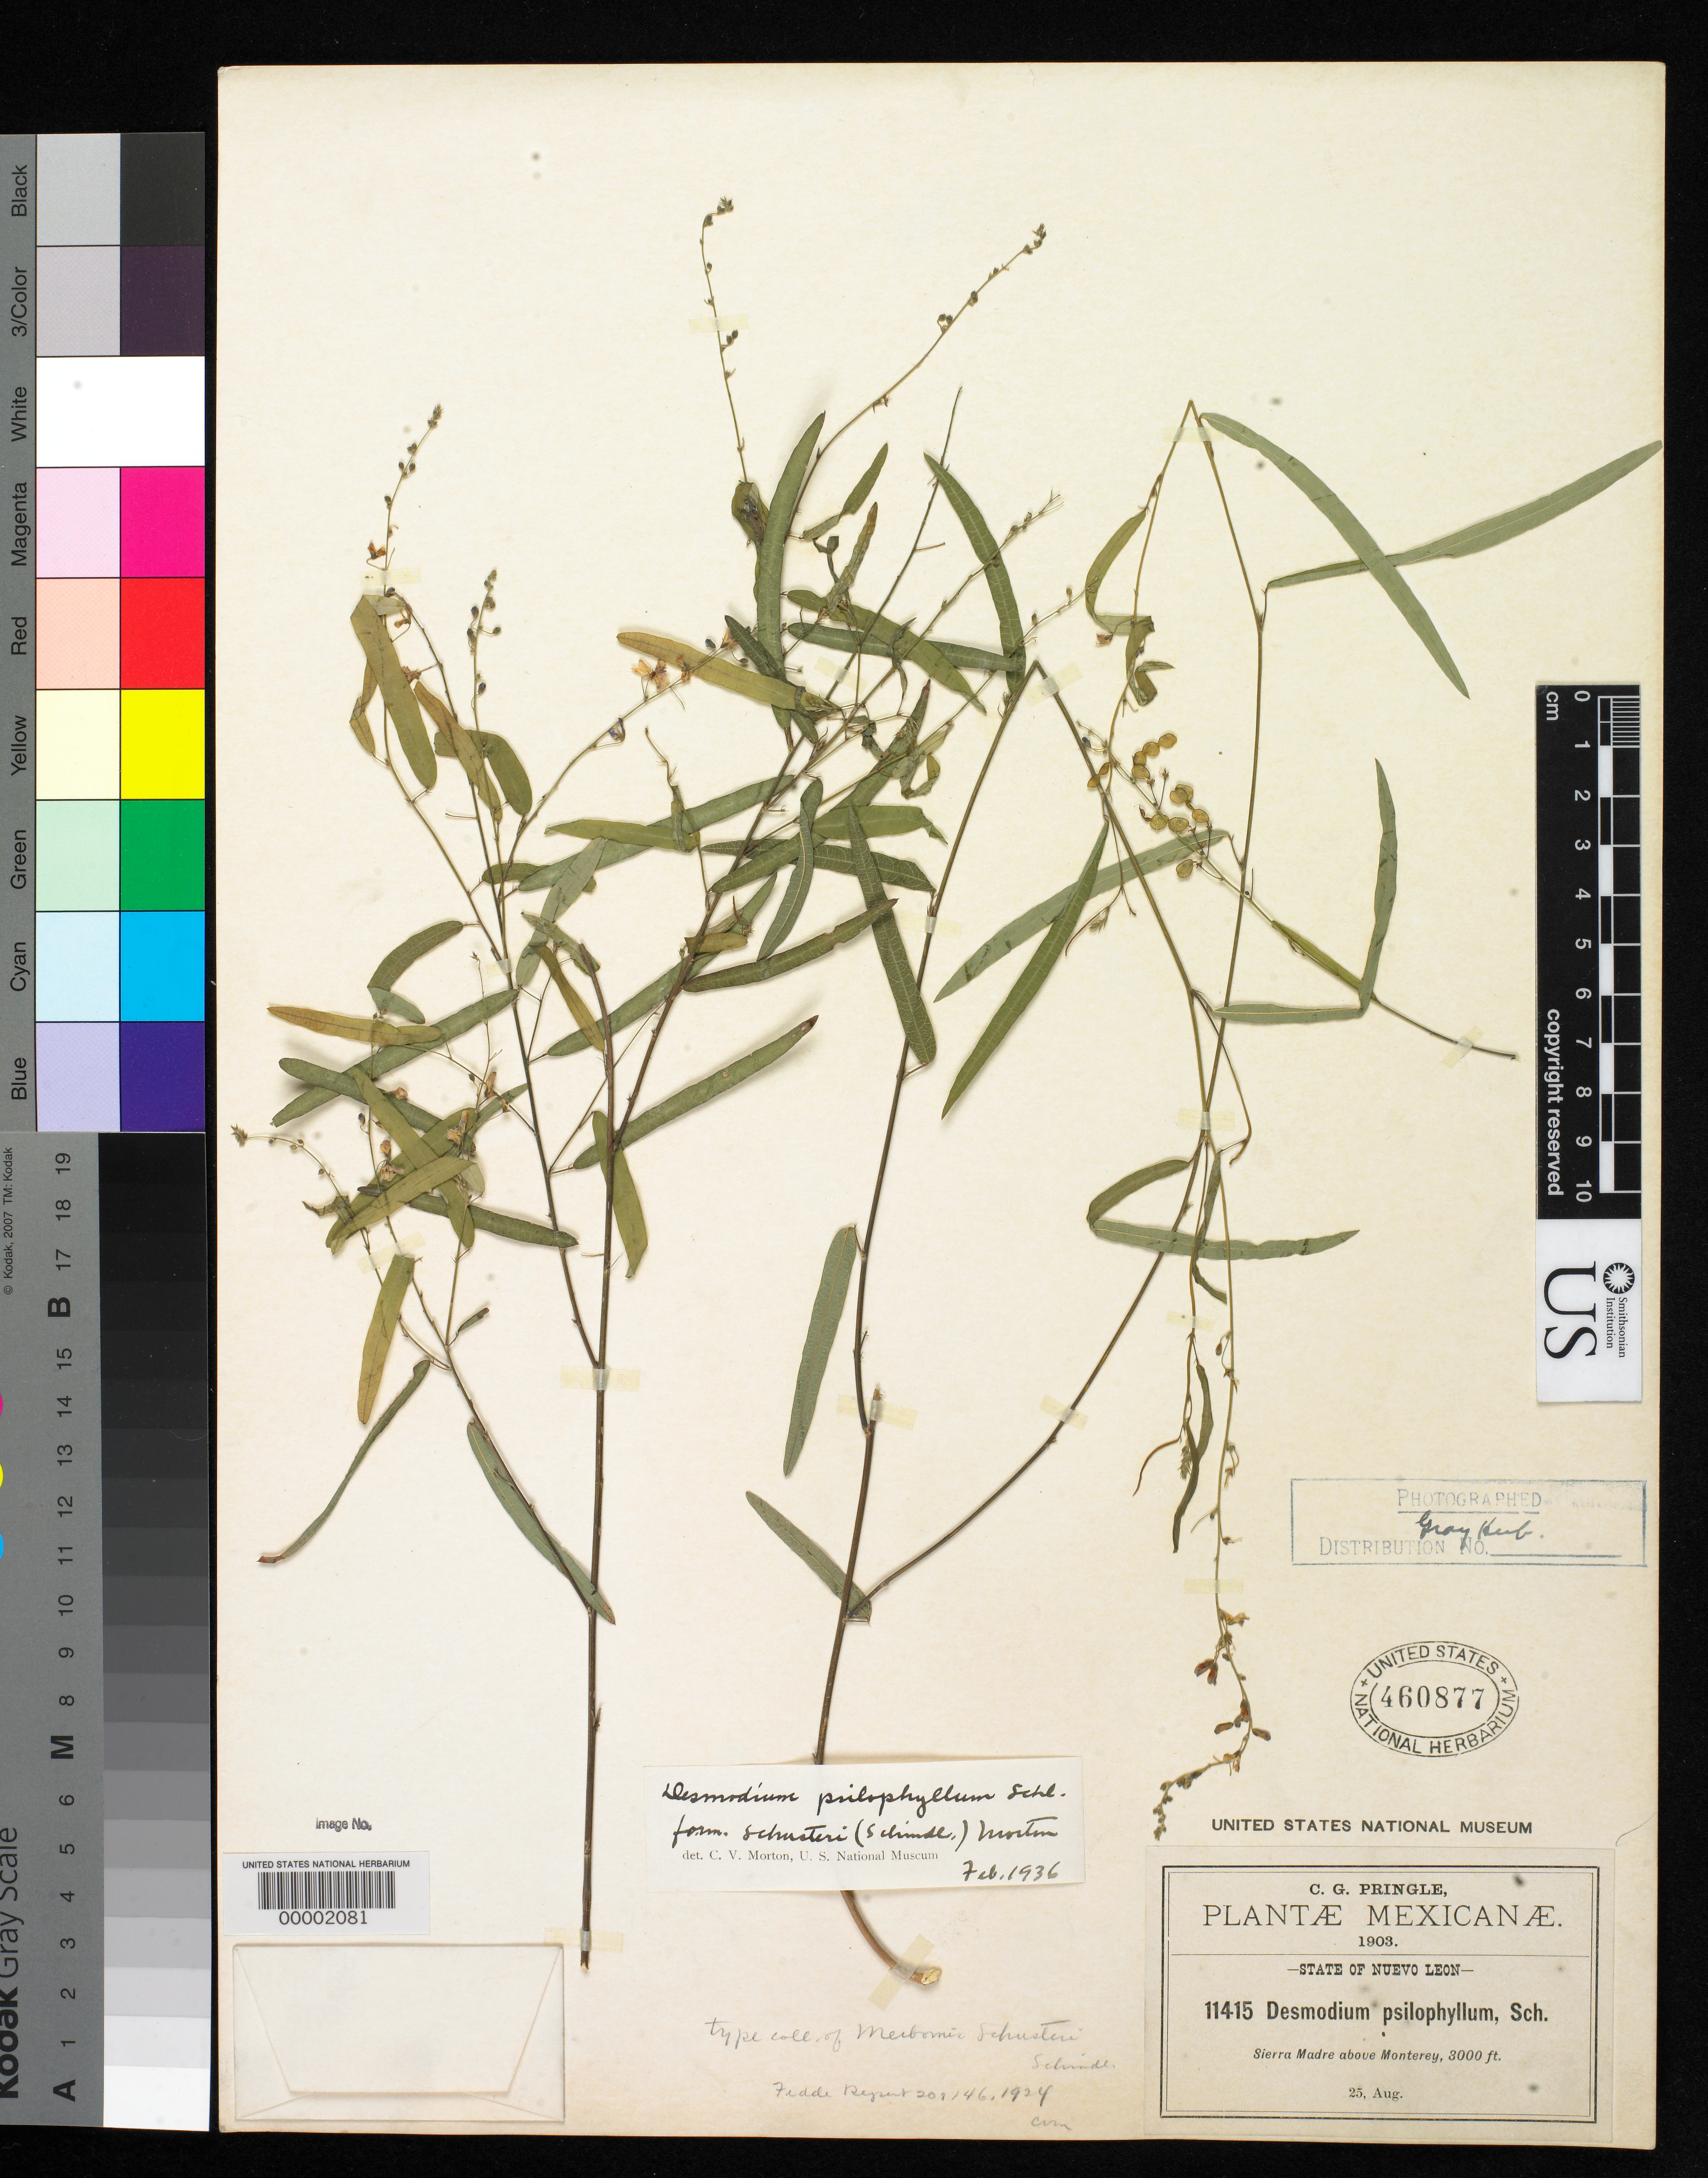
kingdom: Plantae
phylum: Tracheophyta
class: Magnoliopsida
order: Fabales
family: Fabaceae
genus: Meibomia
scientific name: Meibomia schusteri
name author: Schindl.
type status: Isotype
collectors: C. G. Pringle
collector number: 11415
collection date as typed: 25 Aug 1903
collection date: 1903-08-25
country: Mexico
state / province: Nuevo León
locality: Sierra Madre above Monterrey.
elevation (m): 914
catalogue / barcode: US 460877